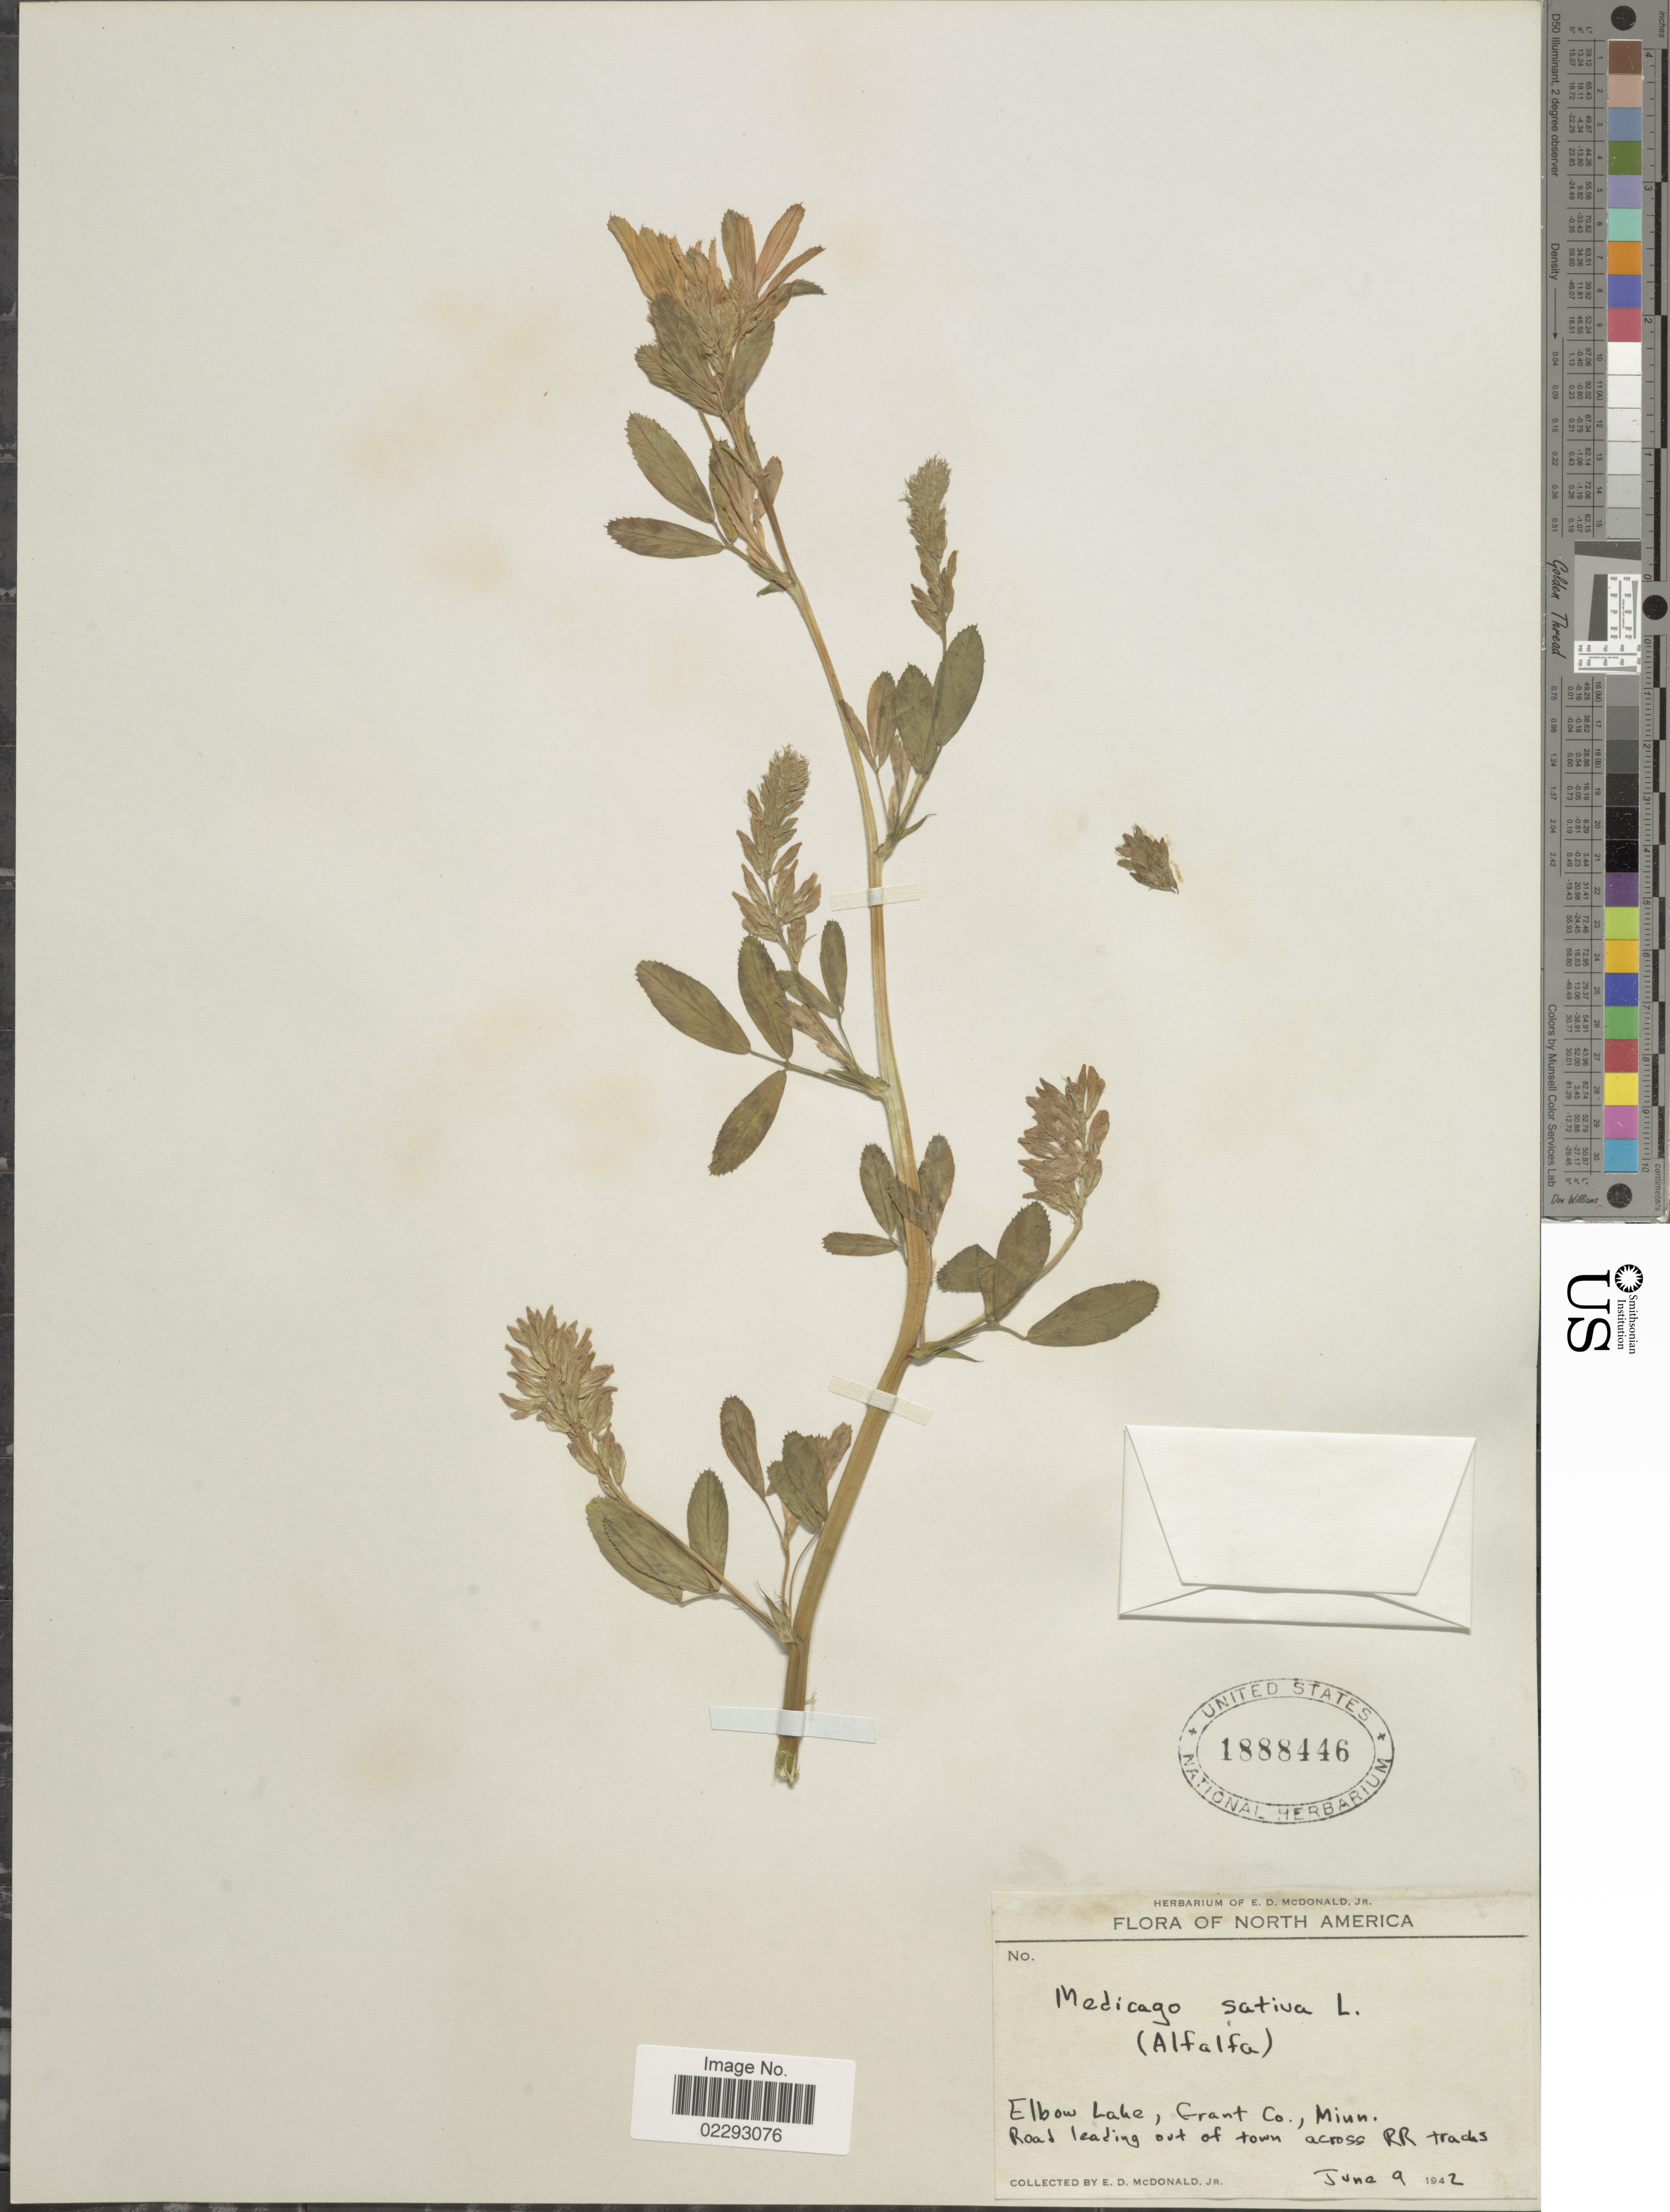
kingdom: Plantae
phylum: Tracheophyta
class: Magnoliopsida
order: Fabales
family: Fabaceae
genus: Medicago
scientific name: Medicago sativa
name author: L.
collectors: E. D. McDonald Jr.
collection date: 1942-06-09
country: United States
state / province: Minnesota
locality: Elbow Lake. Grant Co., Minn. Road leading out of town across RR tracks.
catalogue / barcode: US 1888446